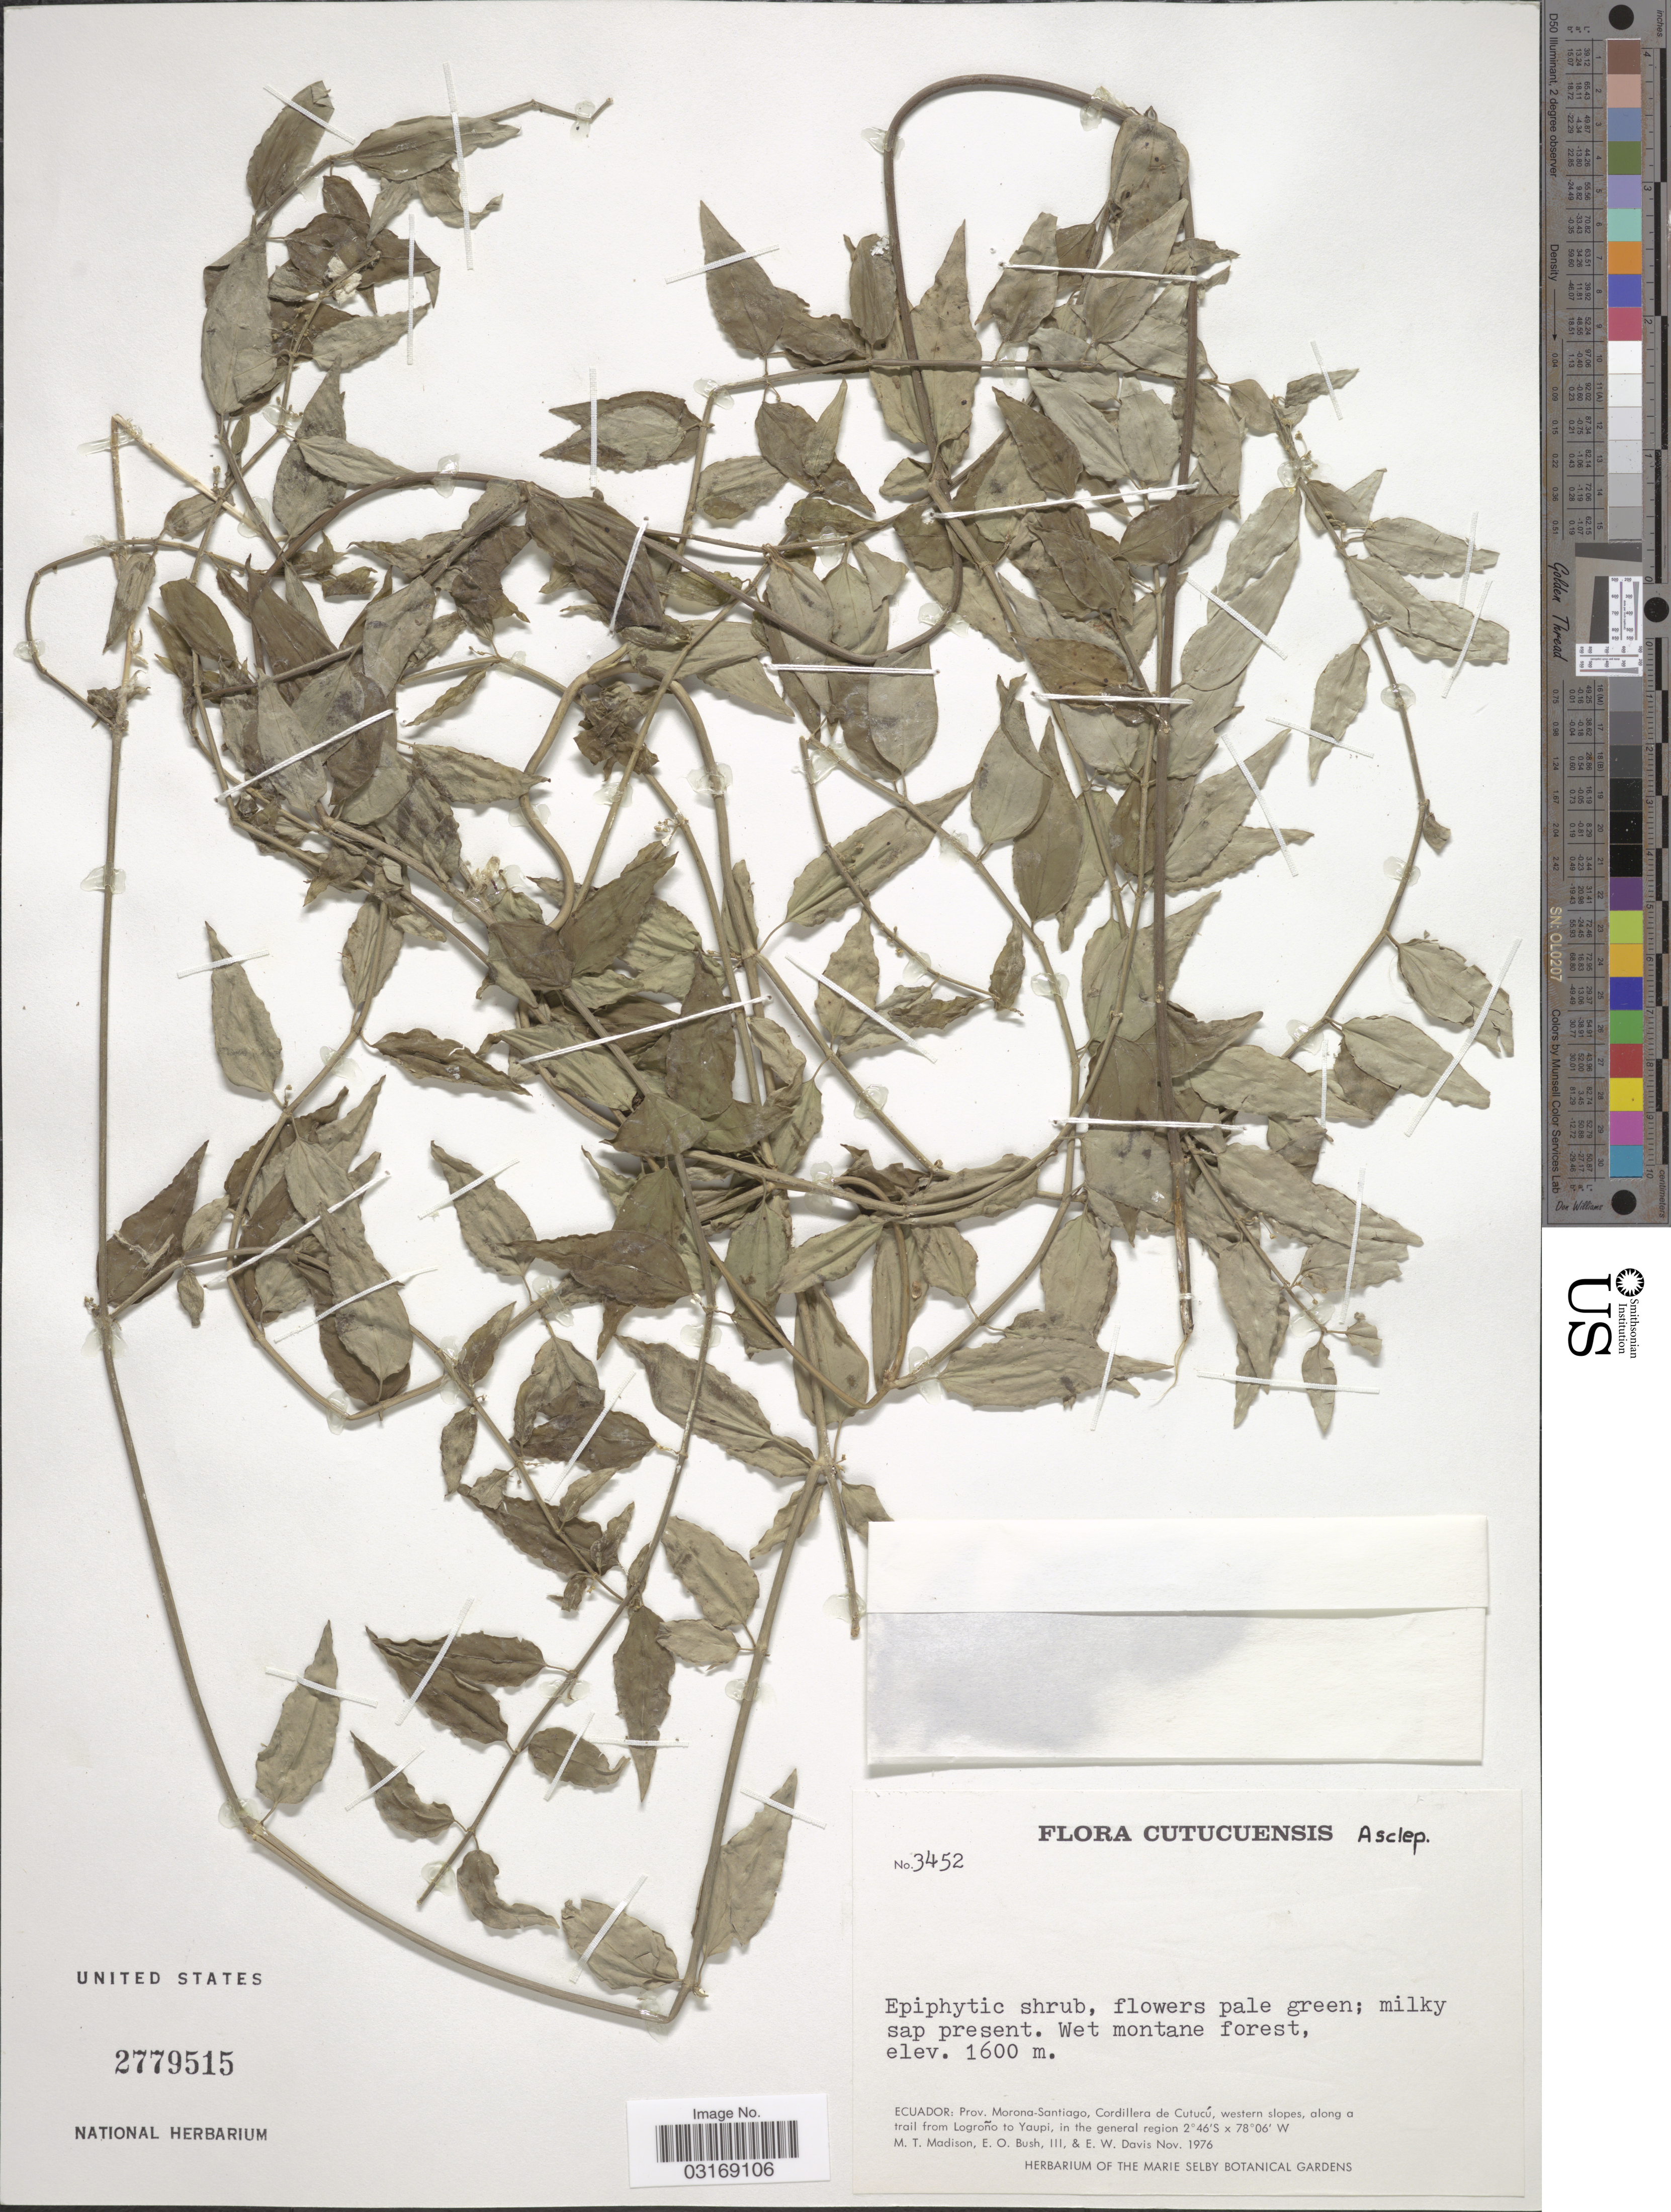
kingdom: Plantae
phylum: Tracheophyta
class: Magnoliopsida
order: Gentianales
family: Apocynaceae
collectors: M. T. Madison, E. O. Bush & E. W. Davis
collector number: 3452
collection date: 1976-11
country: Ecuador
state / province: Morona-Santiago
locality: Cordillera de Cutucú, western slopes, along a trail from Logroño to Yaupi, in the general region.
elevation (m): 1600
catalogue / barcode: US 2779515